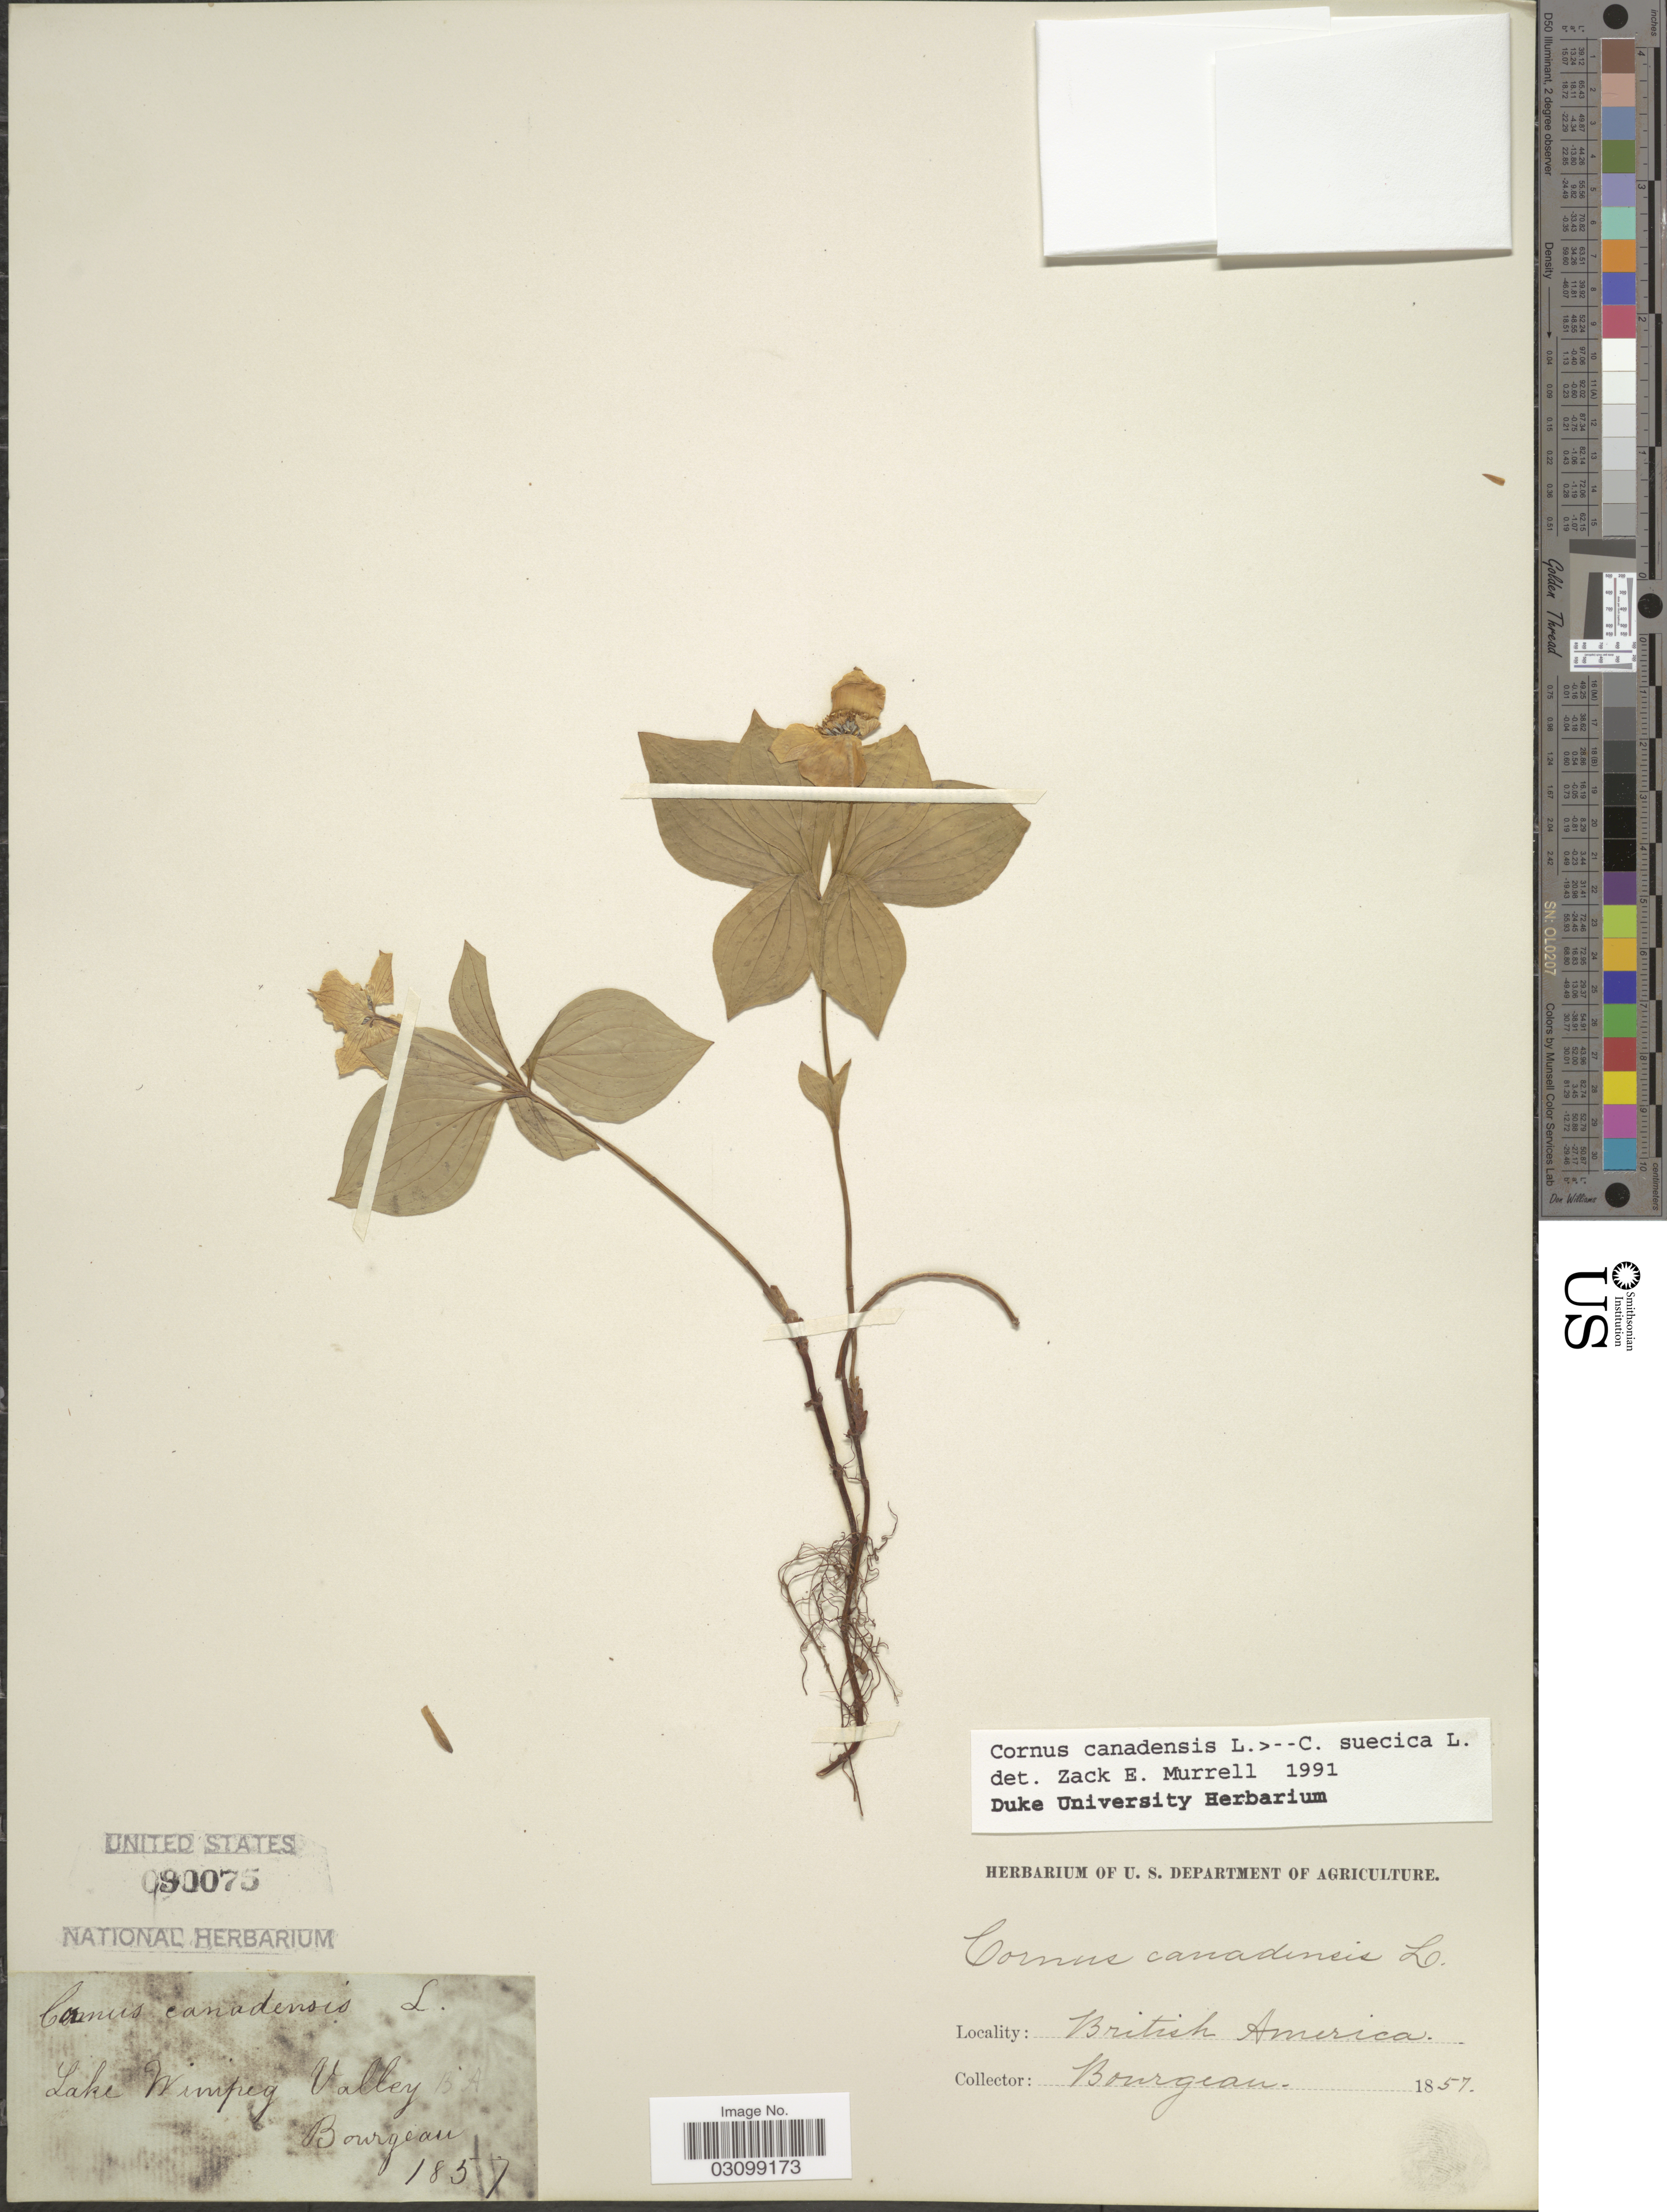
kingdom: Plantae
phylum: Tracheophyta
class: Magnoliopsida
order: Cornales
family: Cornaceae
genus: Cornus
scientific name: Cornus sp.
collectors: -. Bourgeau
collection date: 1857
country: Canada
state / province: Manitoba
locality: Lake Winipeg Valley. British America.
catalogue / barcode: US 90075